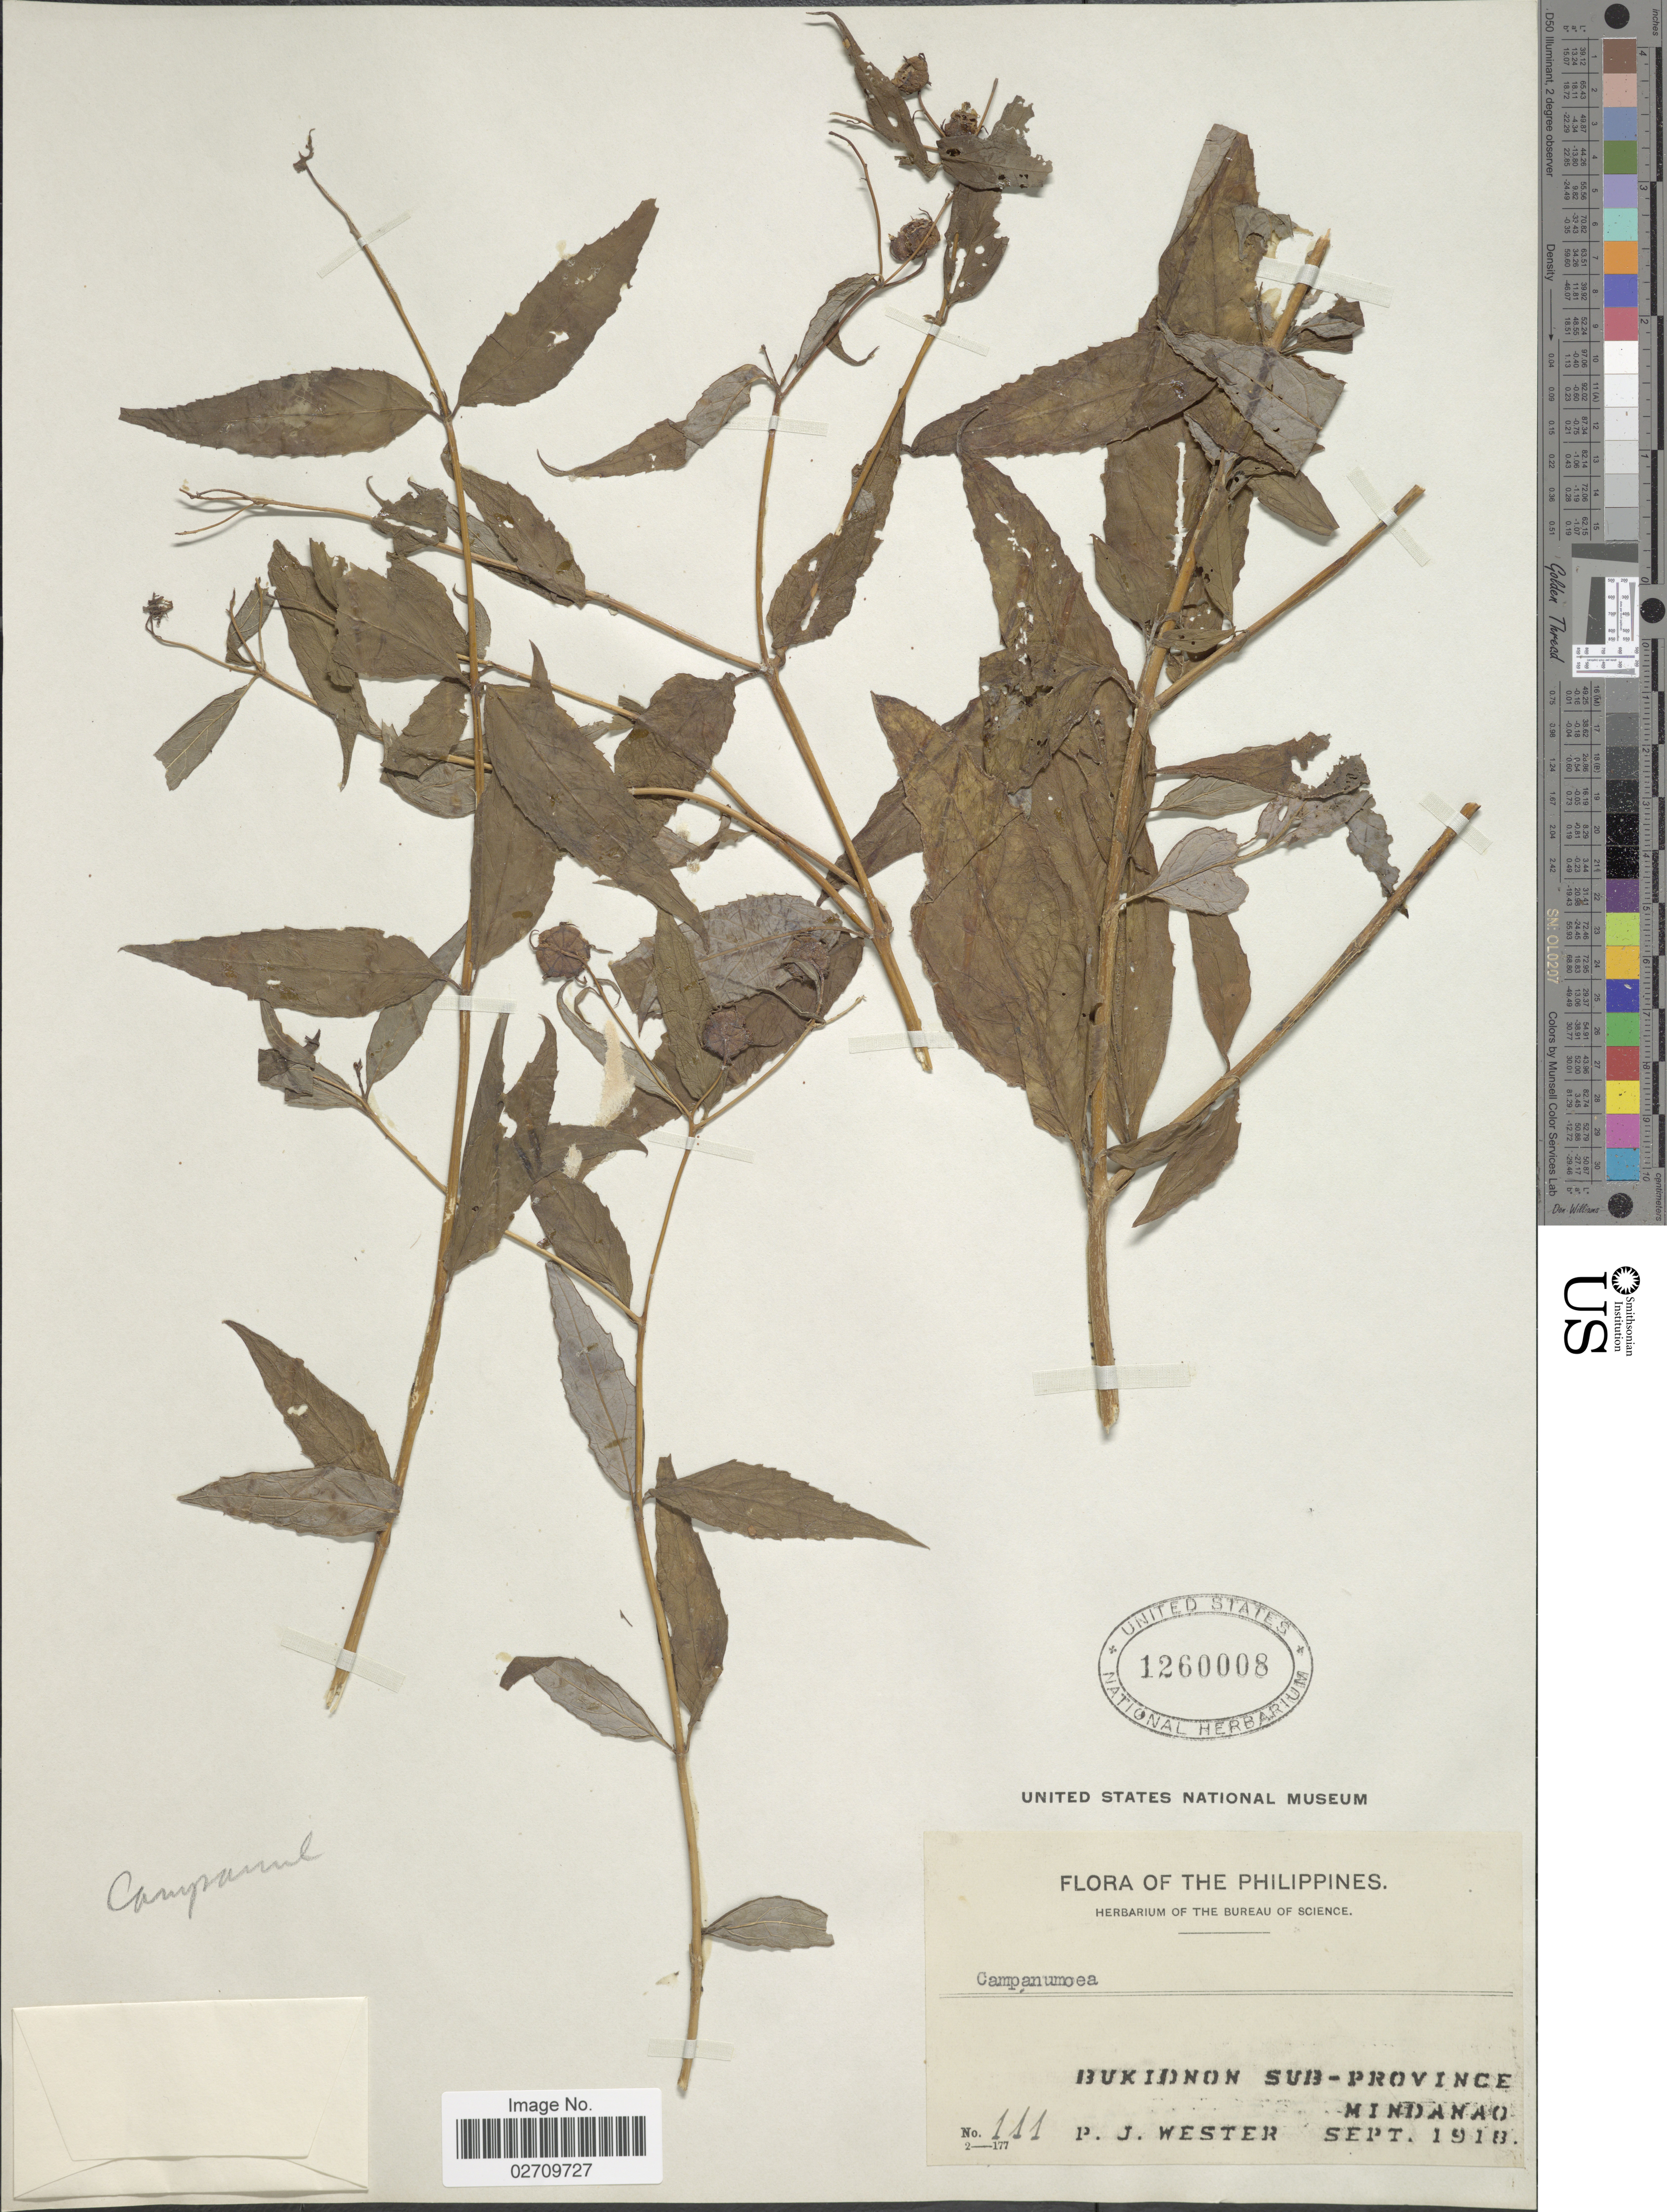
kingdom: Plantae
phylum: Tracheophyta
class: Magnoliopsida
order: Asterales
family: Campanulaceae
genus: Cyclocodon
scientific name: Cyclocodon sp.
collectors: P. J. Wester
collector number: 111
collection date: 1918-09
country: Philippines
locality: Bukidnon Sub Province, Mindanao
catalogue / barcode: US 1260008